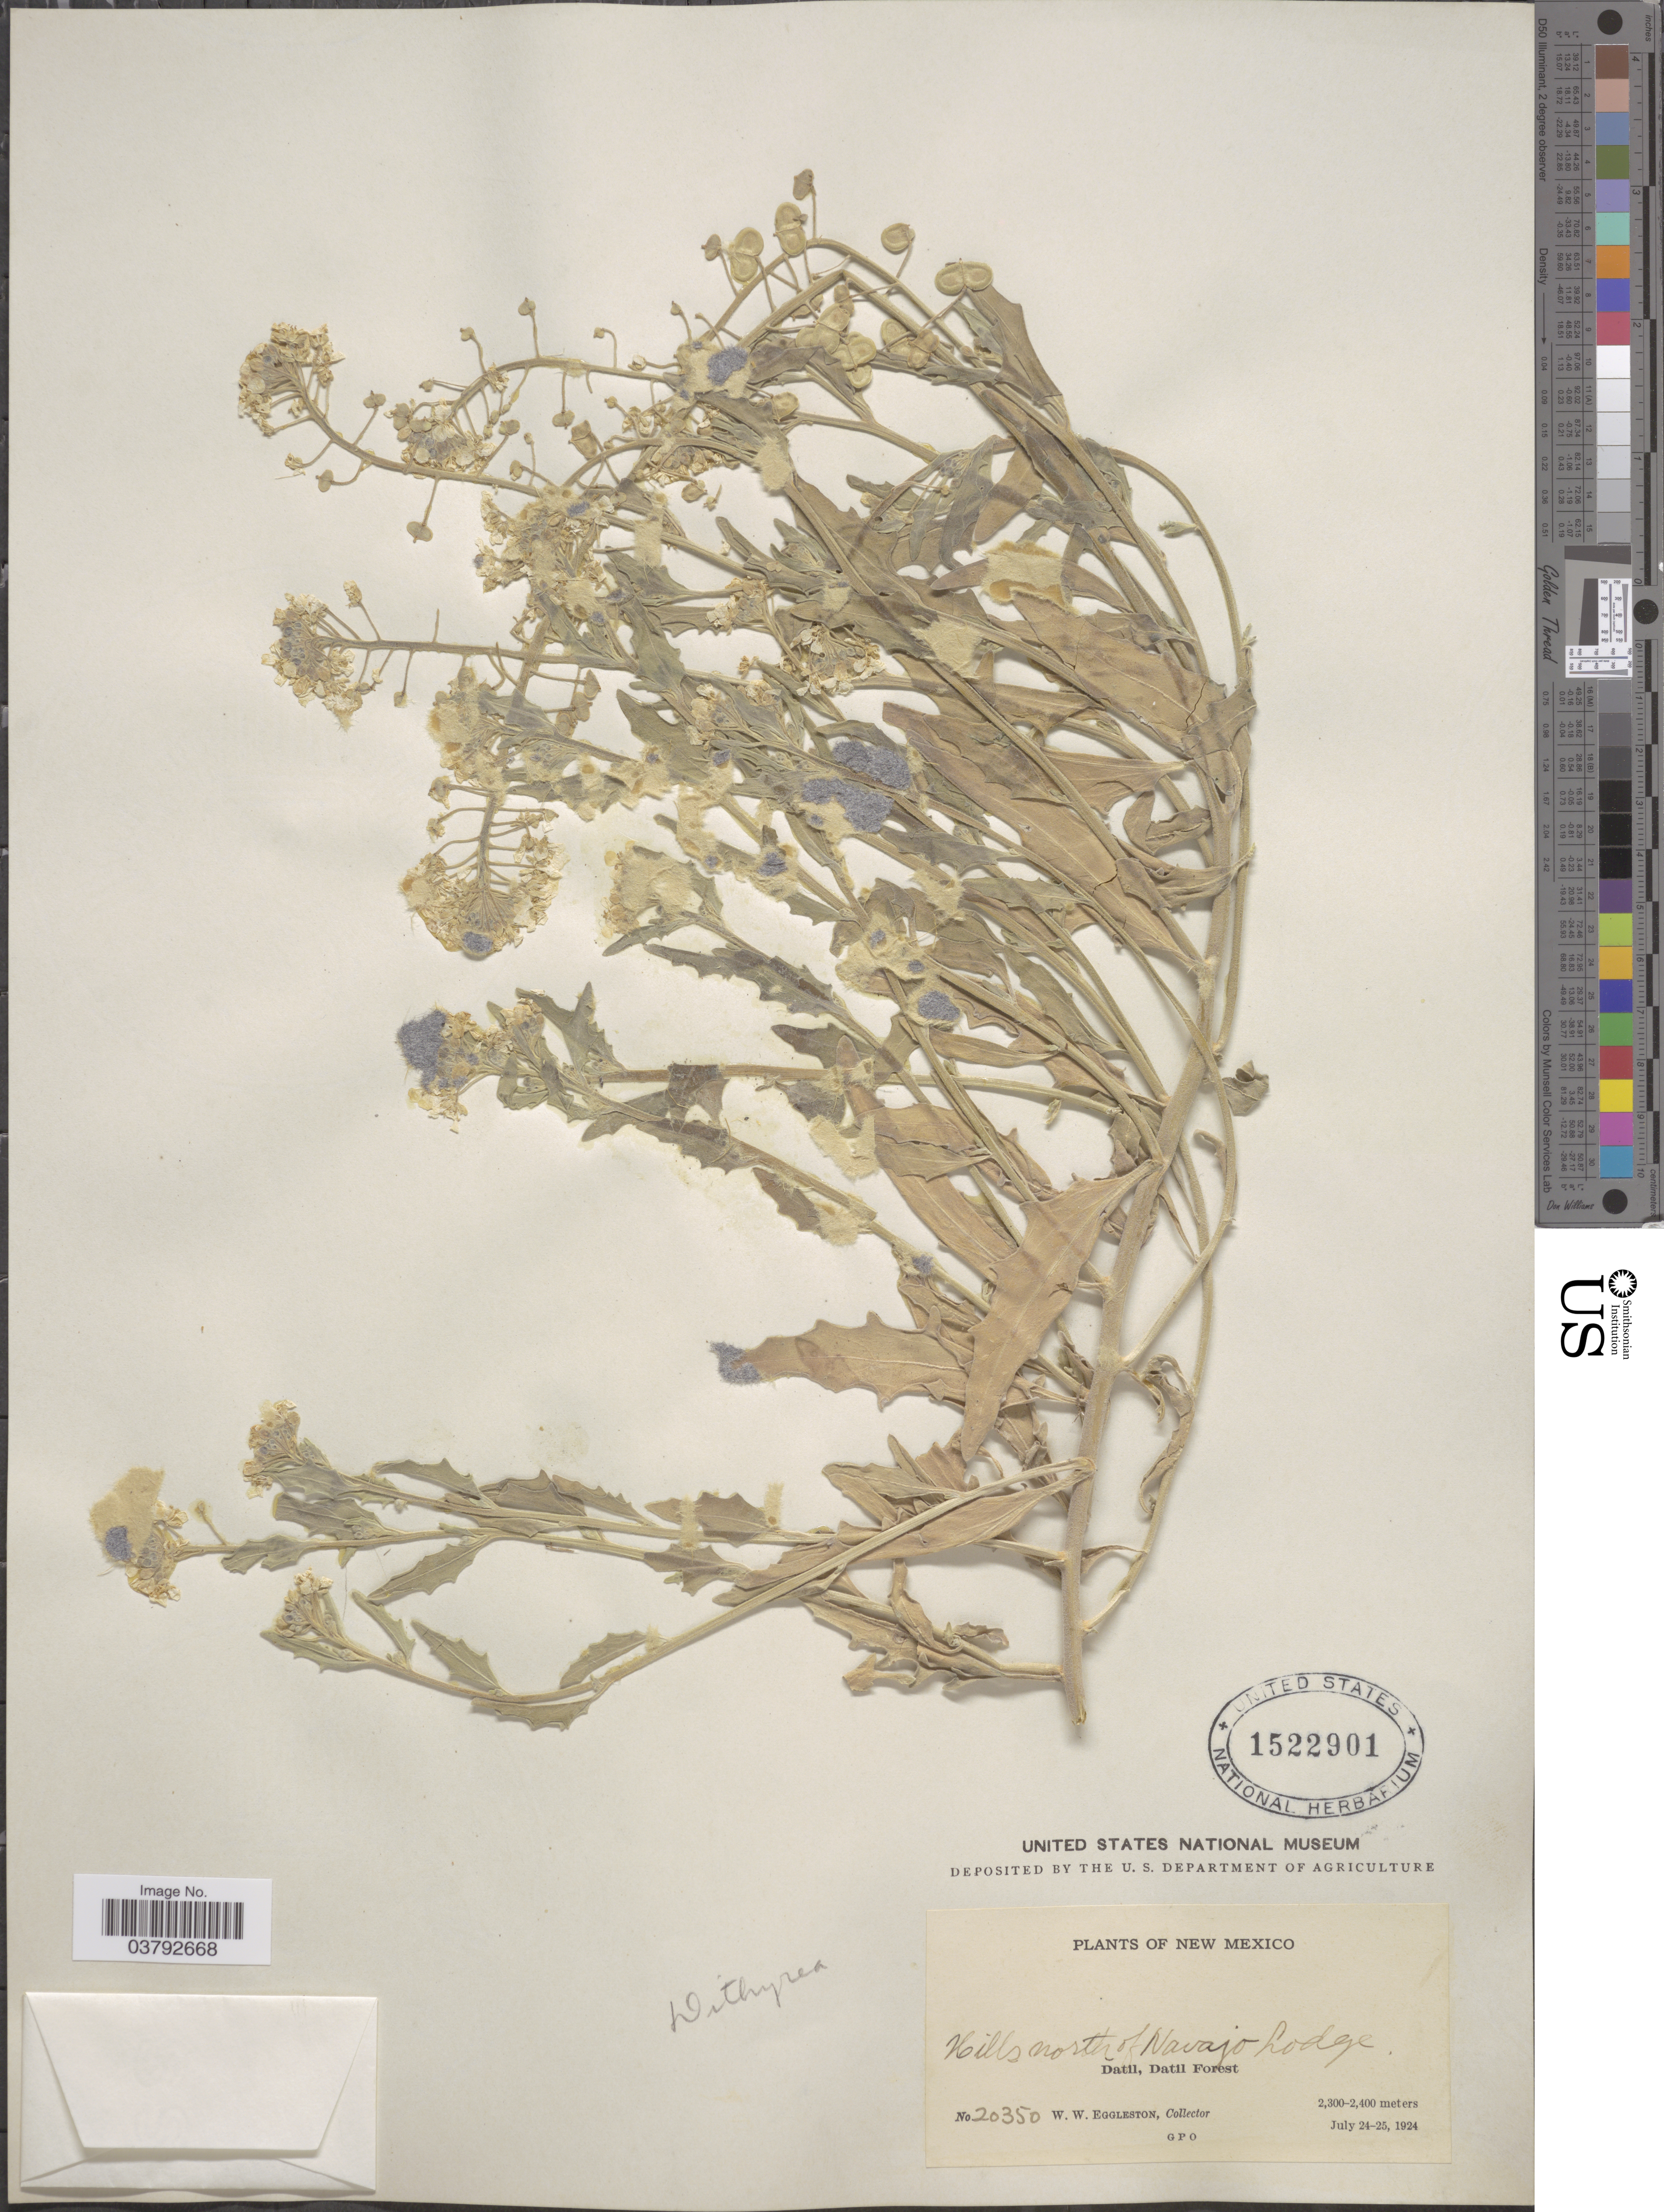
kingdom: Plantae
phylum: Tracheophyta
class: Magnoliopsida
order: Brassicales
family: Brassicaceae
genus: Dithyrea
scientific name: Dithyrea wislizeni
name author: Engelm.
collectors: W. W. Eggleston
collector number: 20350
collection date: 1924-07-24/1924-07-25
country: United States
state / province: New Mexico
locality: Hills north of Navajo Lodge. Datil, Datil Forest.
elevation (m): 2300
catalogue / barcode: US 1522901